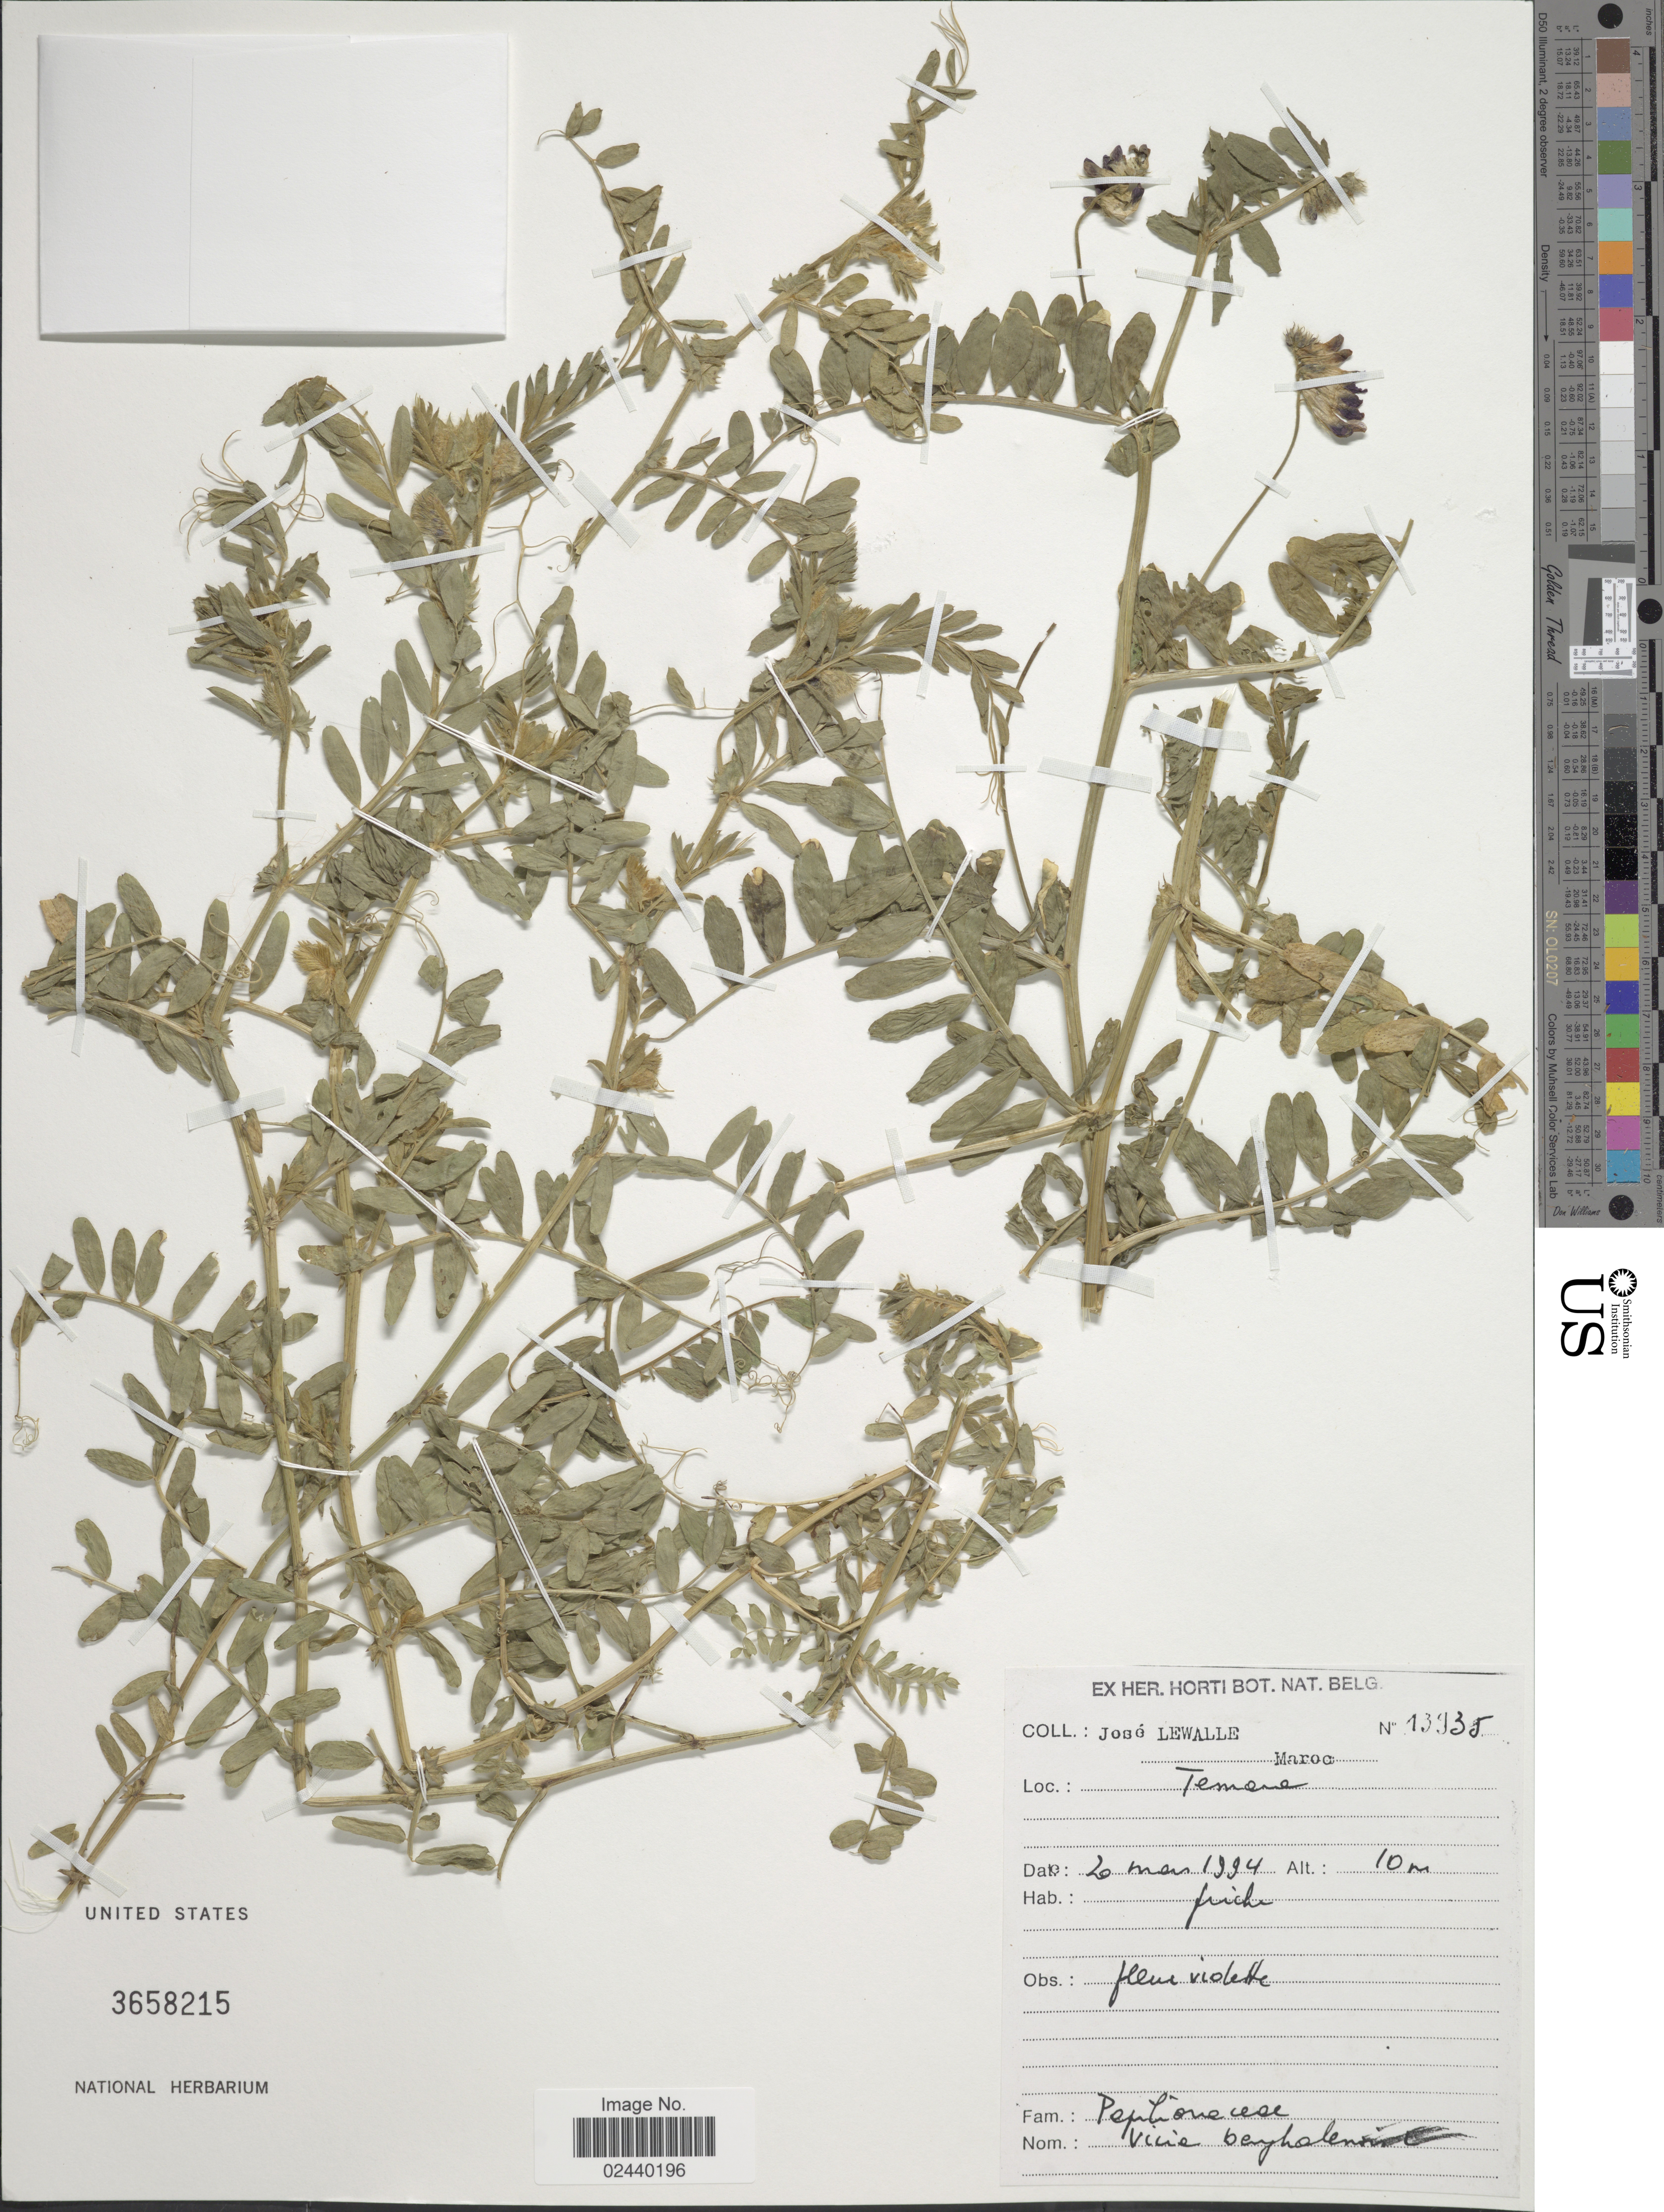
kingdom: Plantae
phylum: Tracheophyta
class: Magnoliopsida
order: Fabales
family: Fabaceae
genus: Vicia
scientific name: Vicia benghalensis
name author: L.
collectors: J. Lewalle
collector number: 13935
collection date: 1994-03-20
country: Morocco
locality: Temara, Maroc.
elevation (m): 10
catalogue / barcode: US 3658215